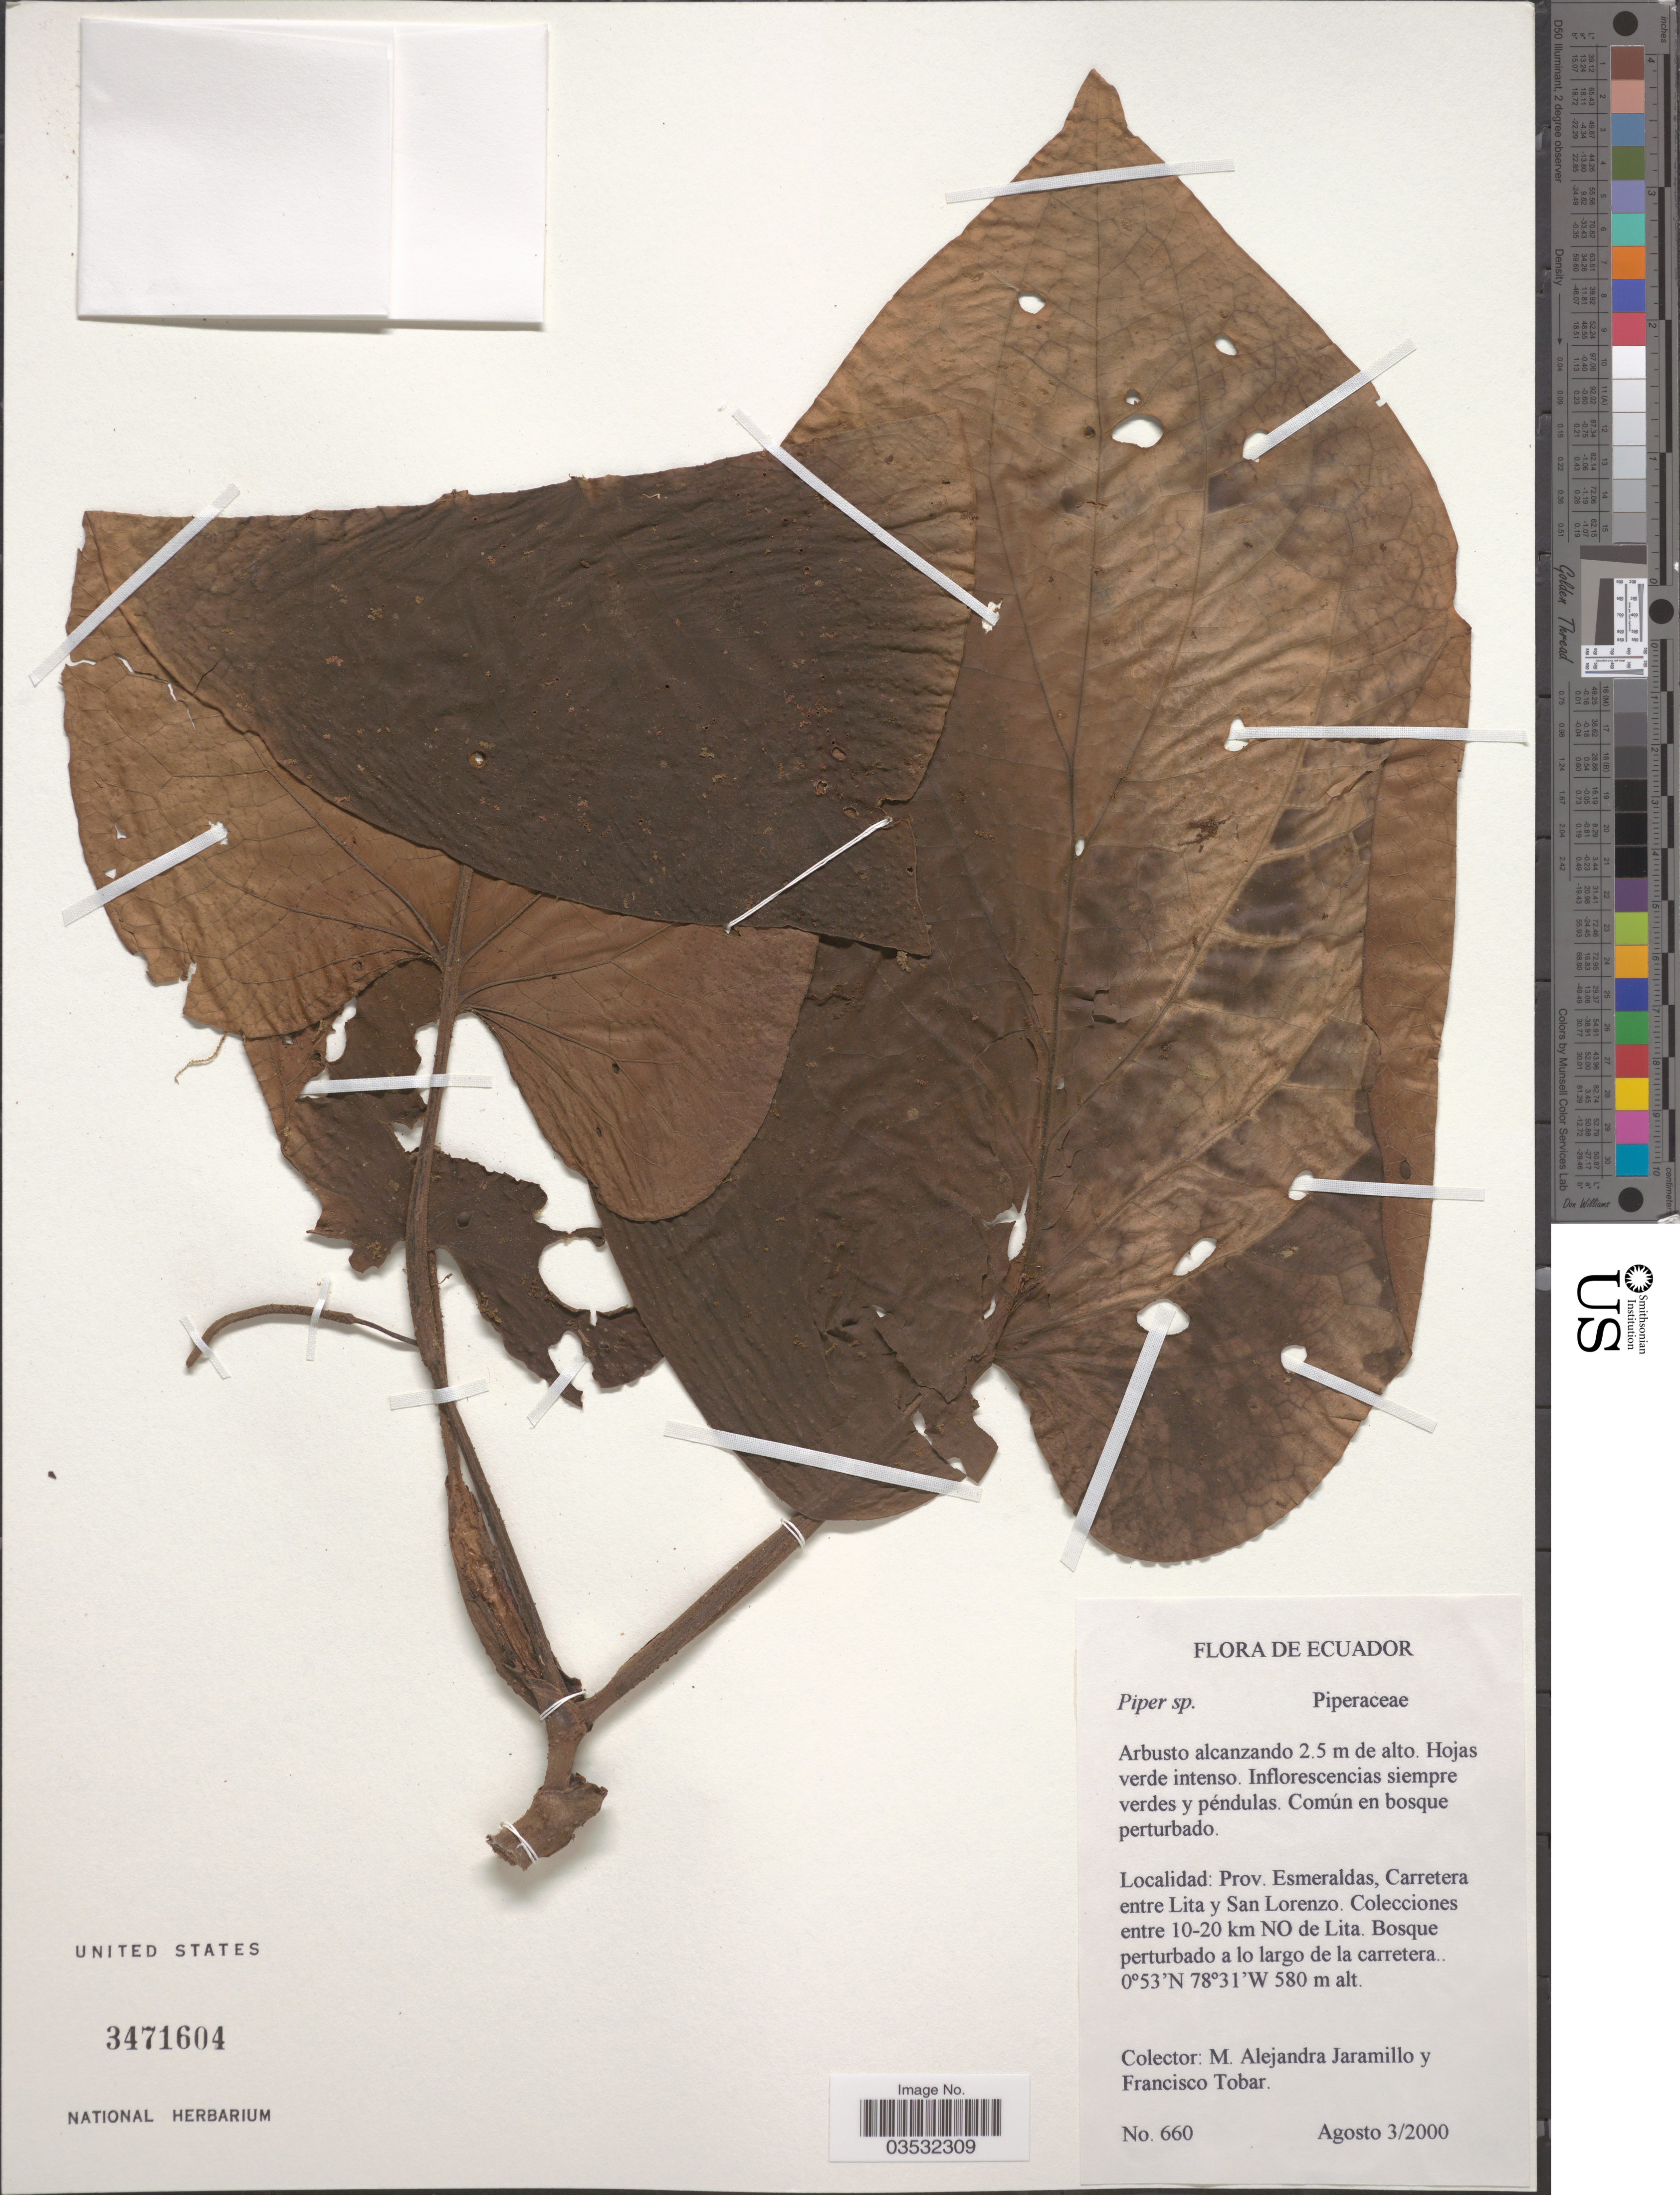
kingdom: Plantae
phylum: Tracheophyta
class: Magnoliopsida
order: Piperales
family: Piperaceae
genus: Piper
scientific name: Piper sp.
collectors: M. A. Jaramillo & F. Tobar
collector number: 660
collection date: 2000-08-03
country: Ecuador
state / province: Esmeraldas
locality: Carretera entre Lita y San Lorenzo. Colecciones entre 10-20 km NO de Lita.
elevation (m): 580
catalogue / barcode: US 3471604